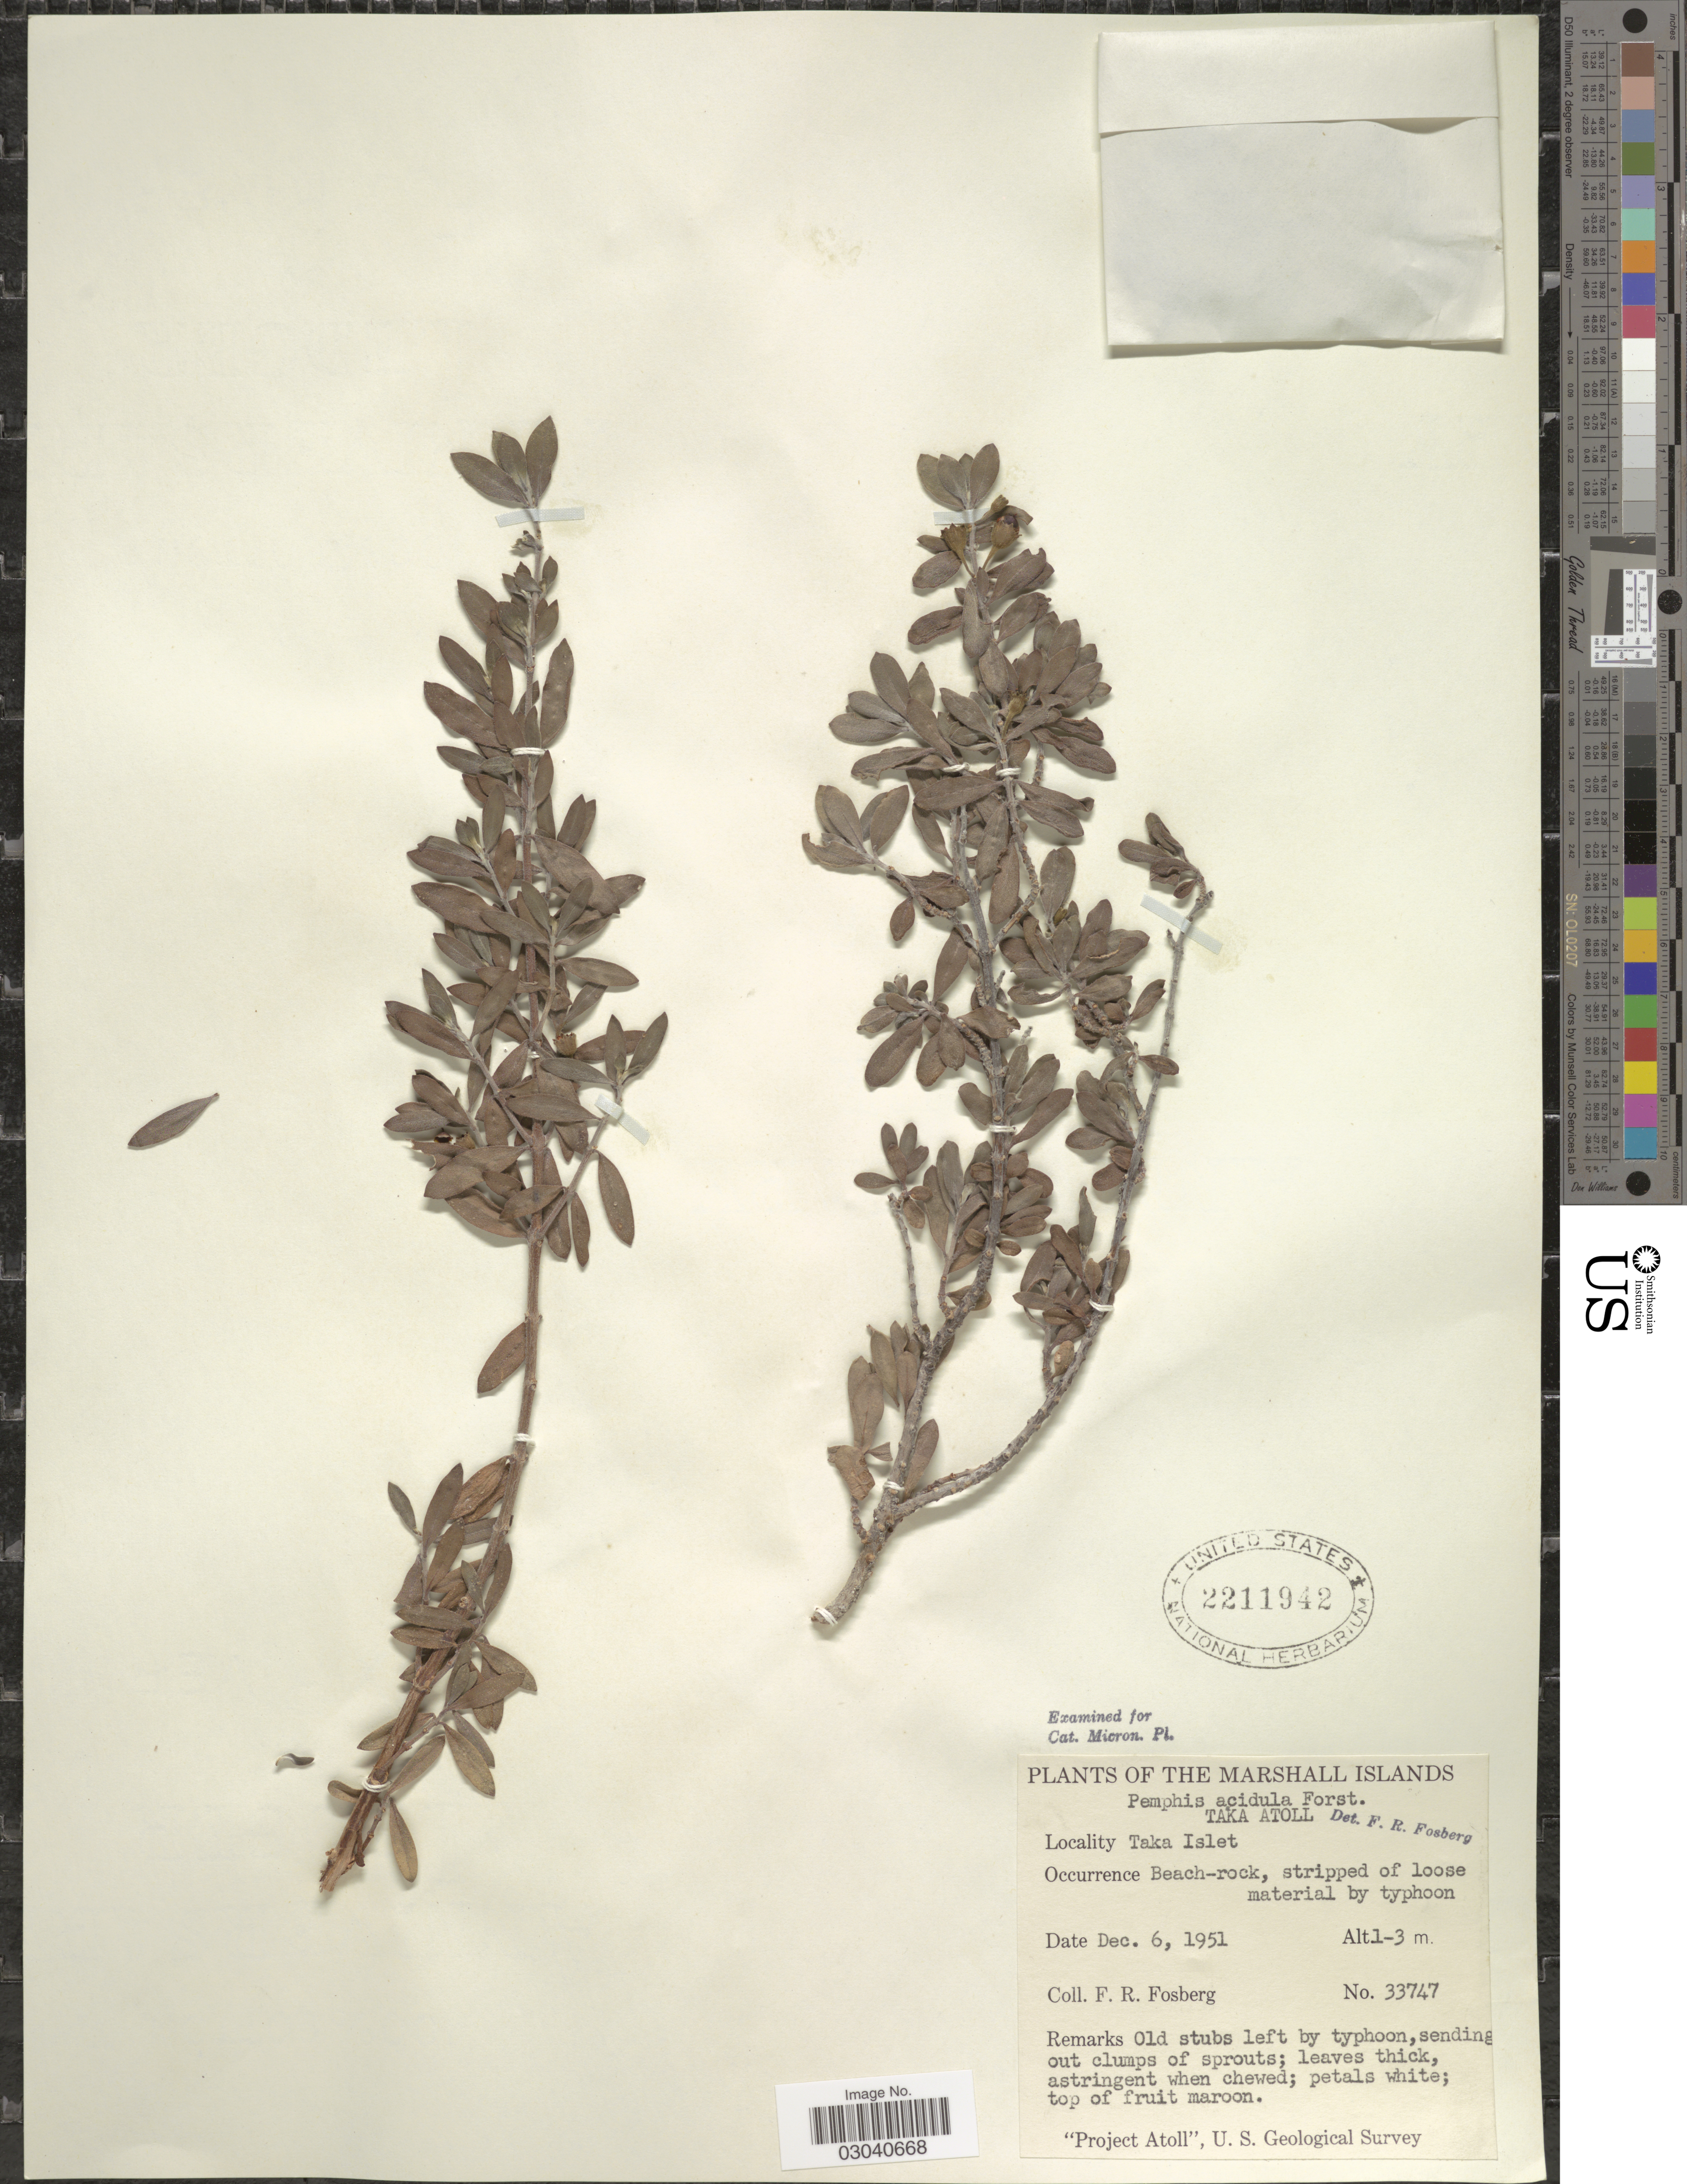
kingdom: Plantae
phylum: Tracheophyta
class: Magnoliopsida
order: Myrtales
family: Lythraceae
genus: Pemphis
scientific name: Pemphis acidula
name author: J.R. Forst. & G. Forst.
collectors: F. R. Fosberg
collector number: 33747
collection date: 1951-12-06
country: Marshall Islands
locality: Taka Atoll. Taka Islet.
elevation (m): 1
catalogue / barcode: US 2211942